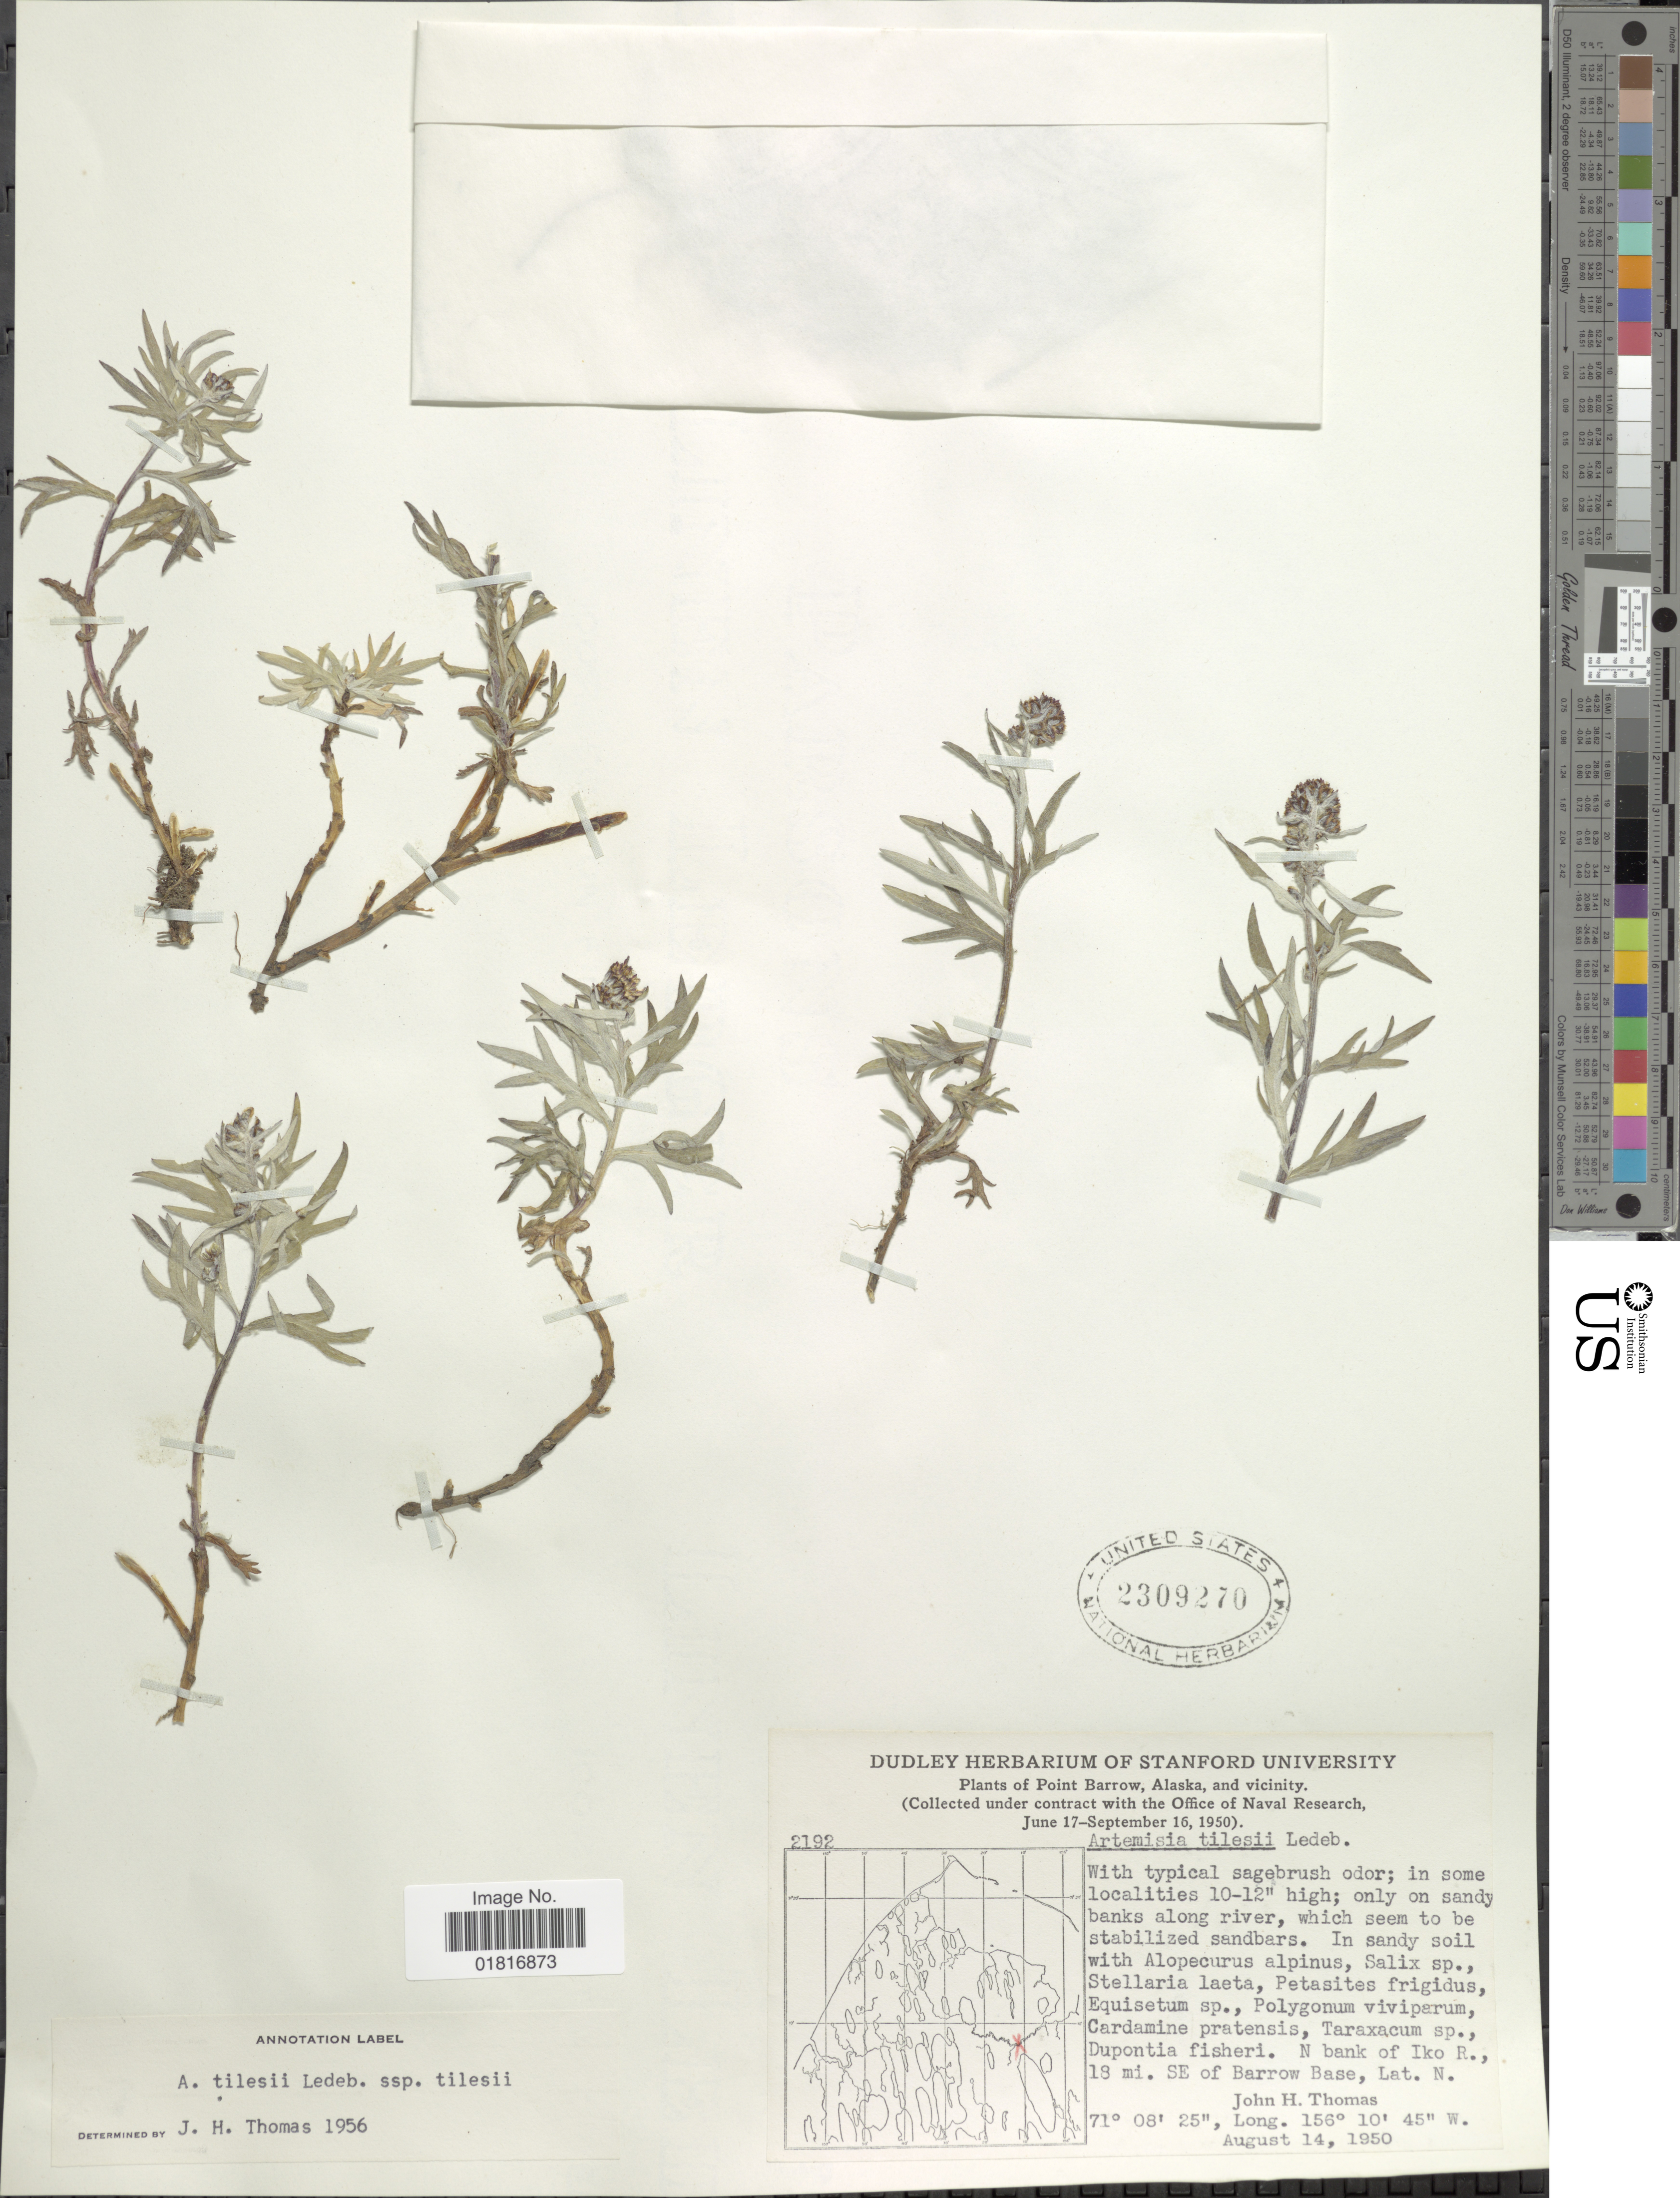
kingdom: Plantae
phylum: Tracheophyta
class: Magnoliopsida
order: Asterales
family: Asteraceae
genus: Artemisia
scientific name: Artemisia tilesii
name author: Ledeb.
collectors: J. H. Thomas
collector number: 2192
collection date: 1950-08-14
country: United States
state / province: Alaska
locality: Point Barrow, Alaska and vicinity, N bank of Iko R., 18 mi SE of Barrow Base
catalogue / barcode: US 2309270